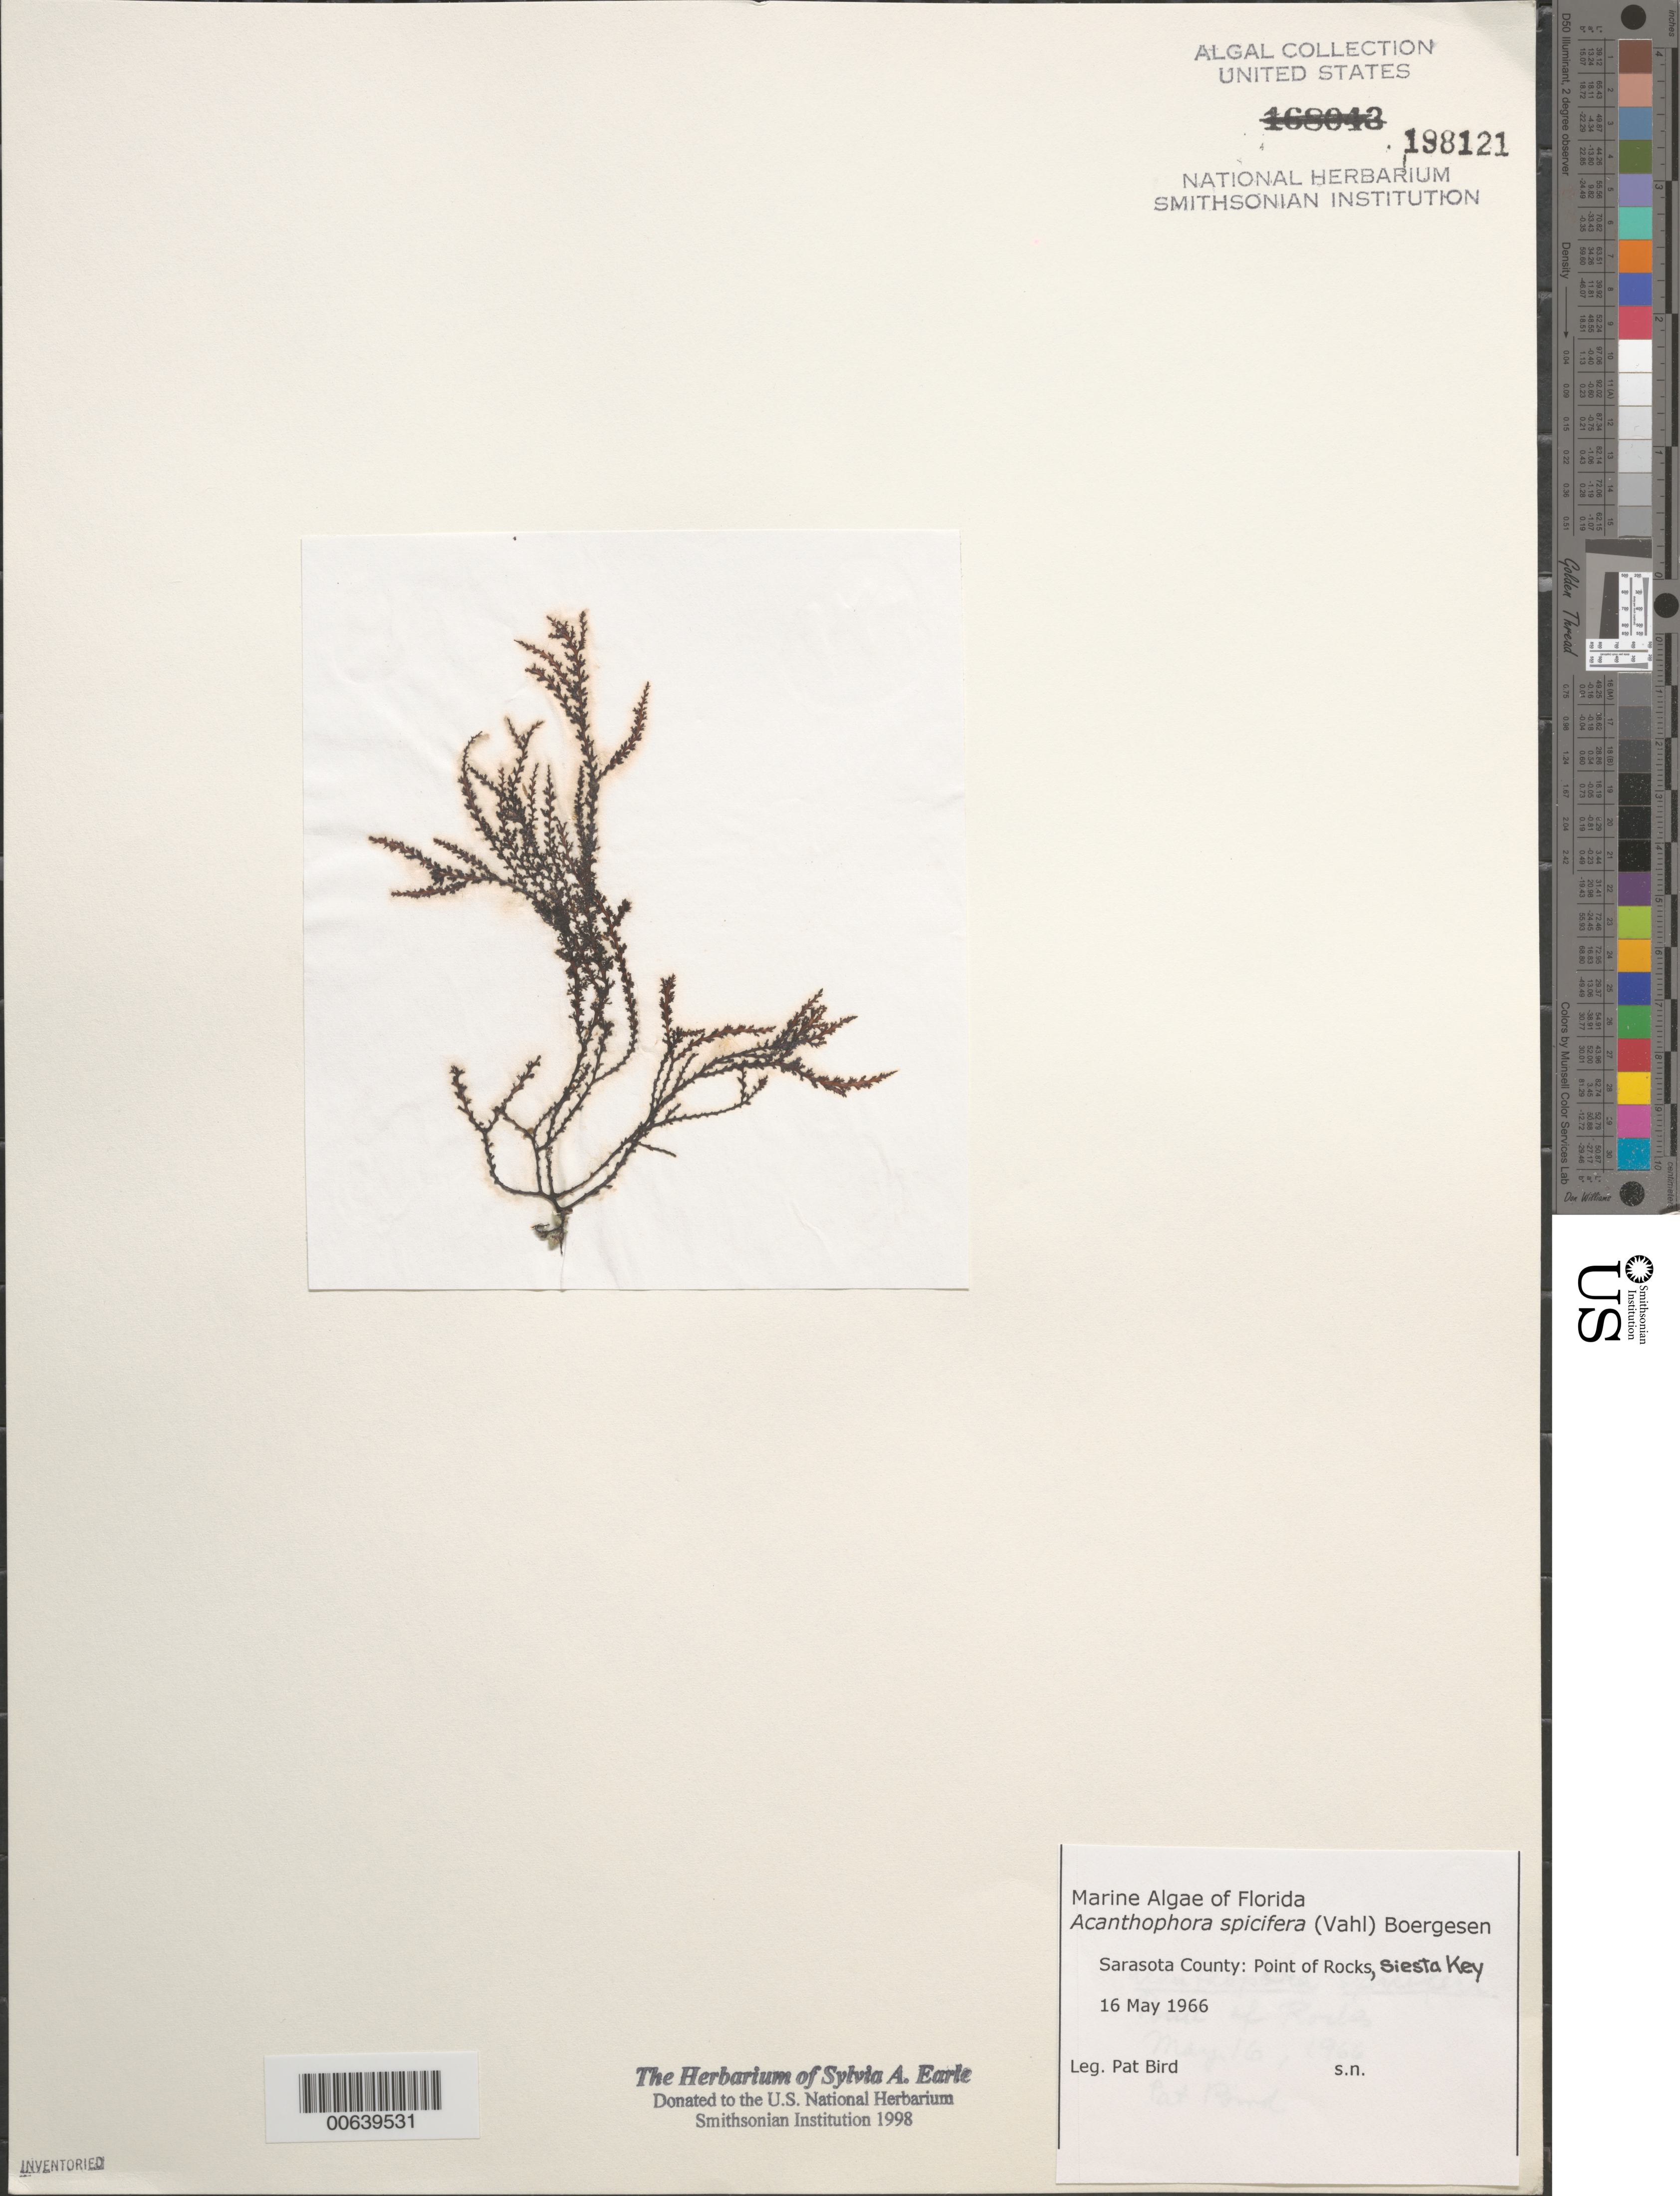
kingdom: Plantae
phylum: Rhodophyta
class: Florideophyceae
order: Ceramiales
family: Rhodomelaceae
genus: Acanthophora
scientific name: Acanthophora spicifera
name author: (Vahl) Børgesen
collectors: P. Bird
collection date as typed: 16 May 1966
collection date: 1966-05-16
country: United States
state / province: Florida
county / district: Sarasota County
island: Siesta Key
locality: Point of Rocks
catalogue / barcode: US 198121